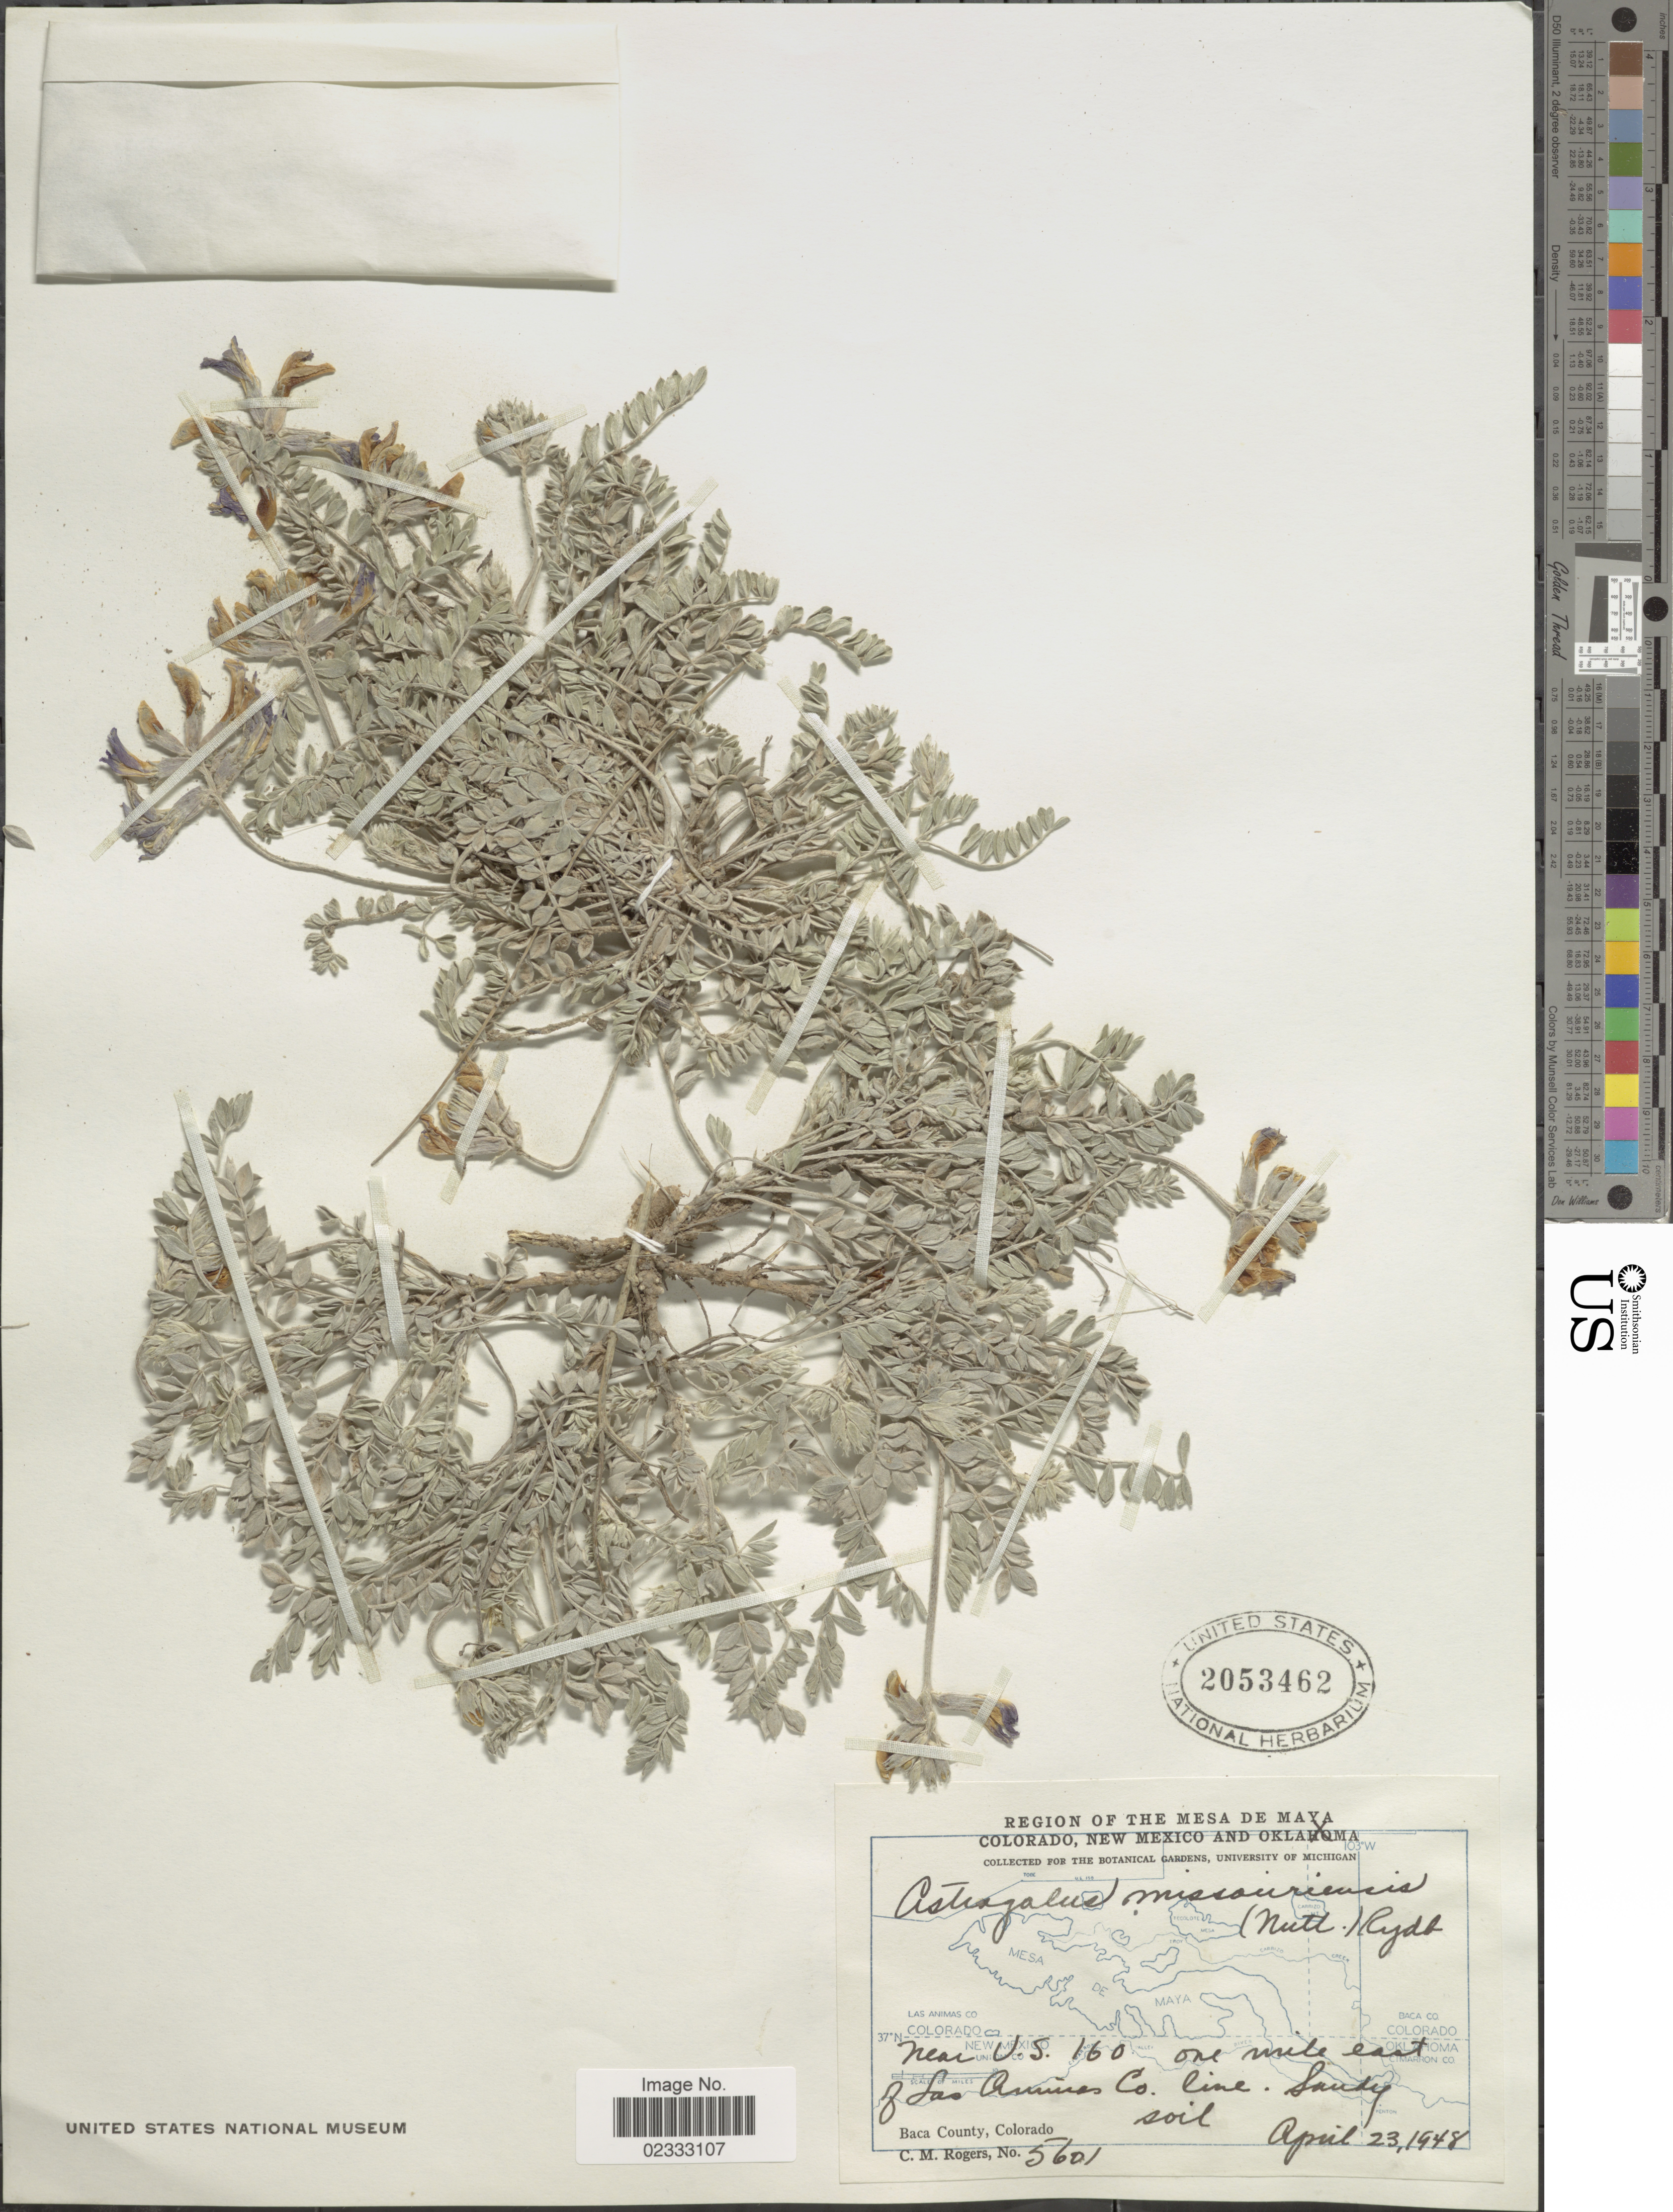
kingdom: Plantae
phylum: Tracheophyta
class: Magnoliopsida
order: Fabales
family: Fabaceae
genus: Astragalus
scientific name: Astragalus missouriensis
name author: Nutt.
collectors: C. M. Rogers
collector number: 5601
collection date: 1948-04-23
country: United States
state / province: Colorado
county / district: Baca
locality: Near U.S. 160, one mile east of Las Animas Co. line, Baca County, Colorado.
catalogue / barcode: US 2053462